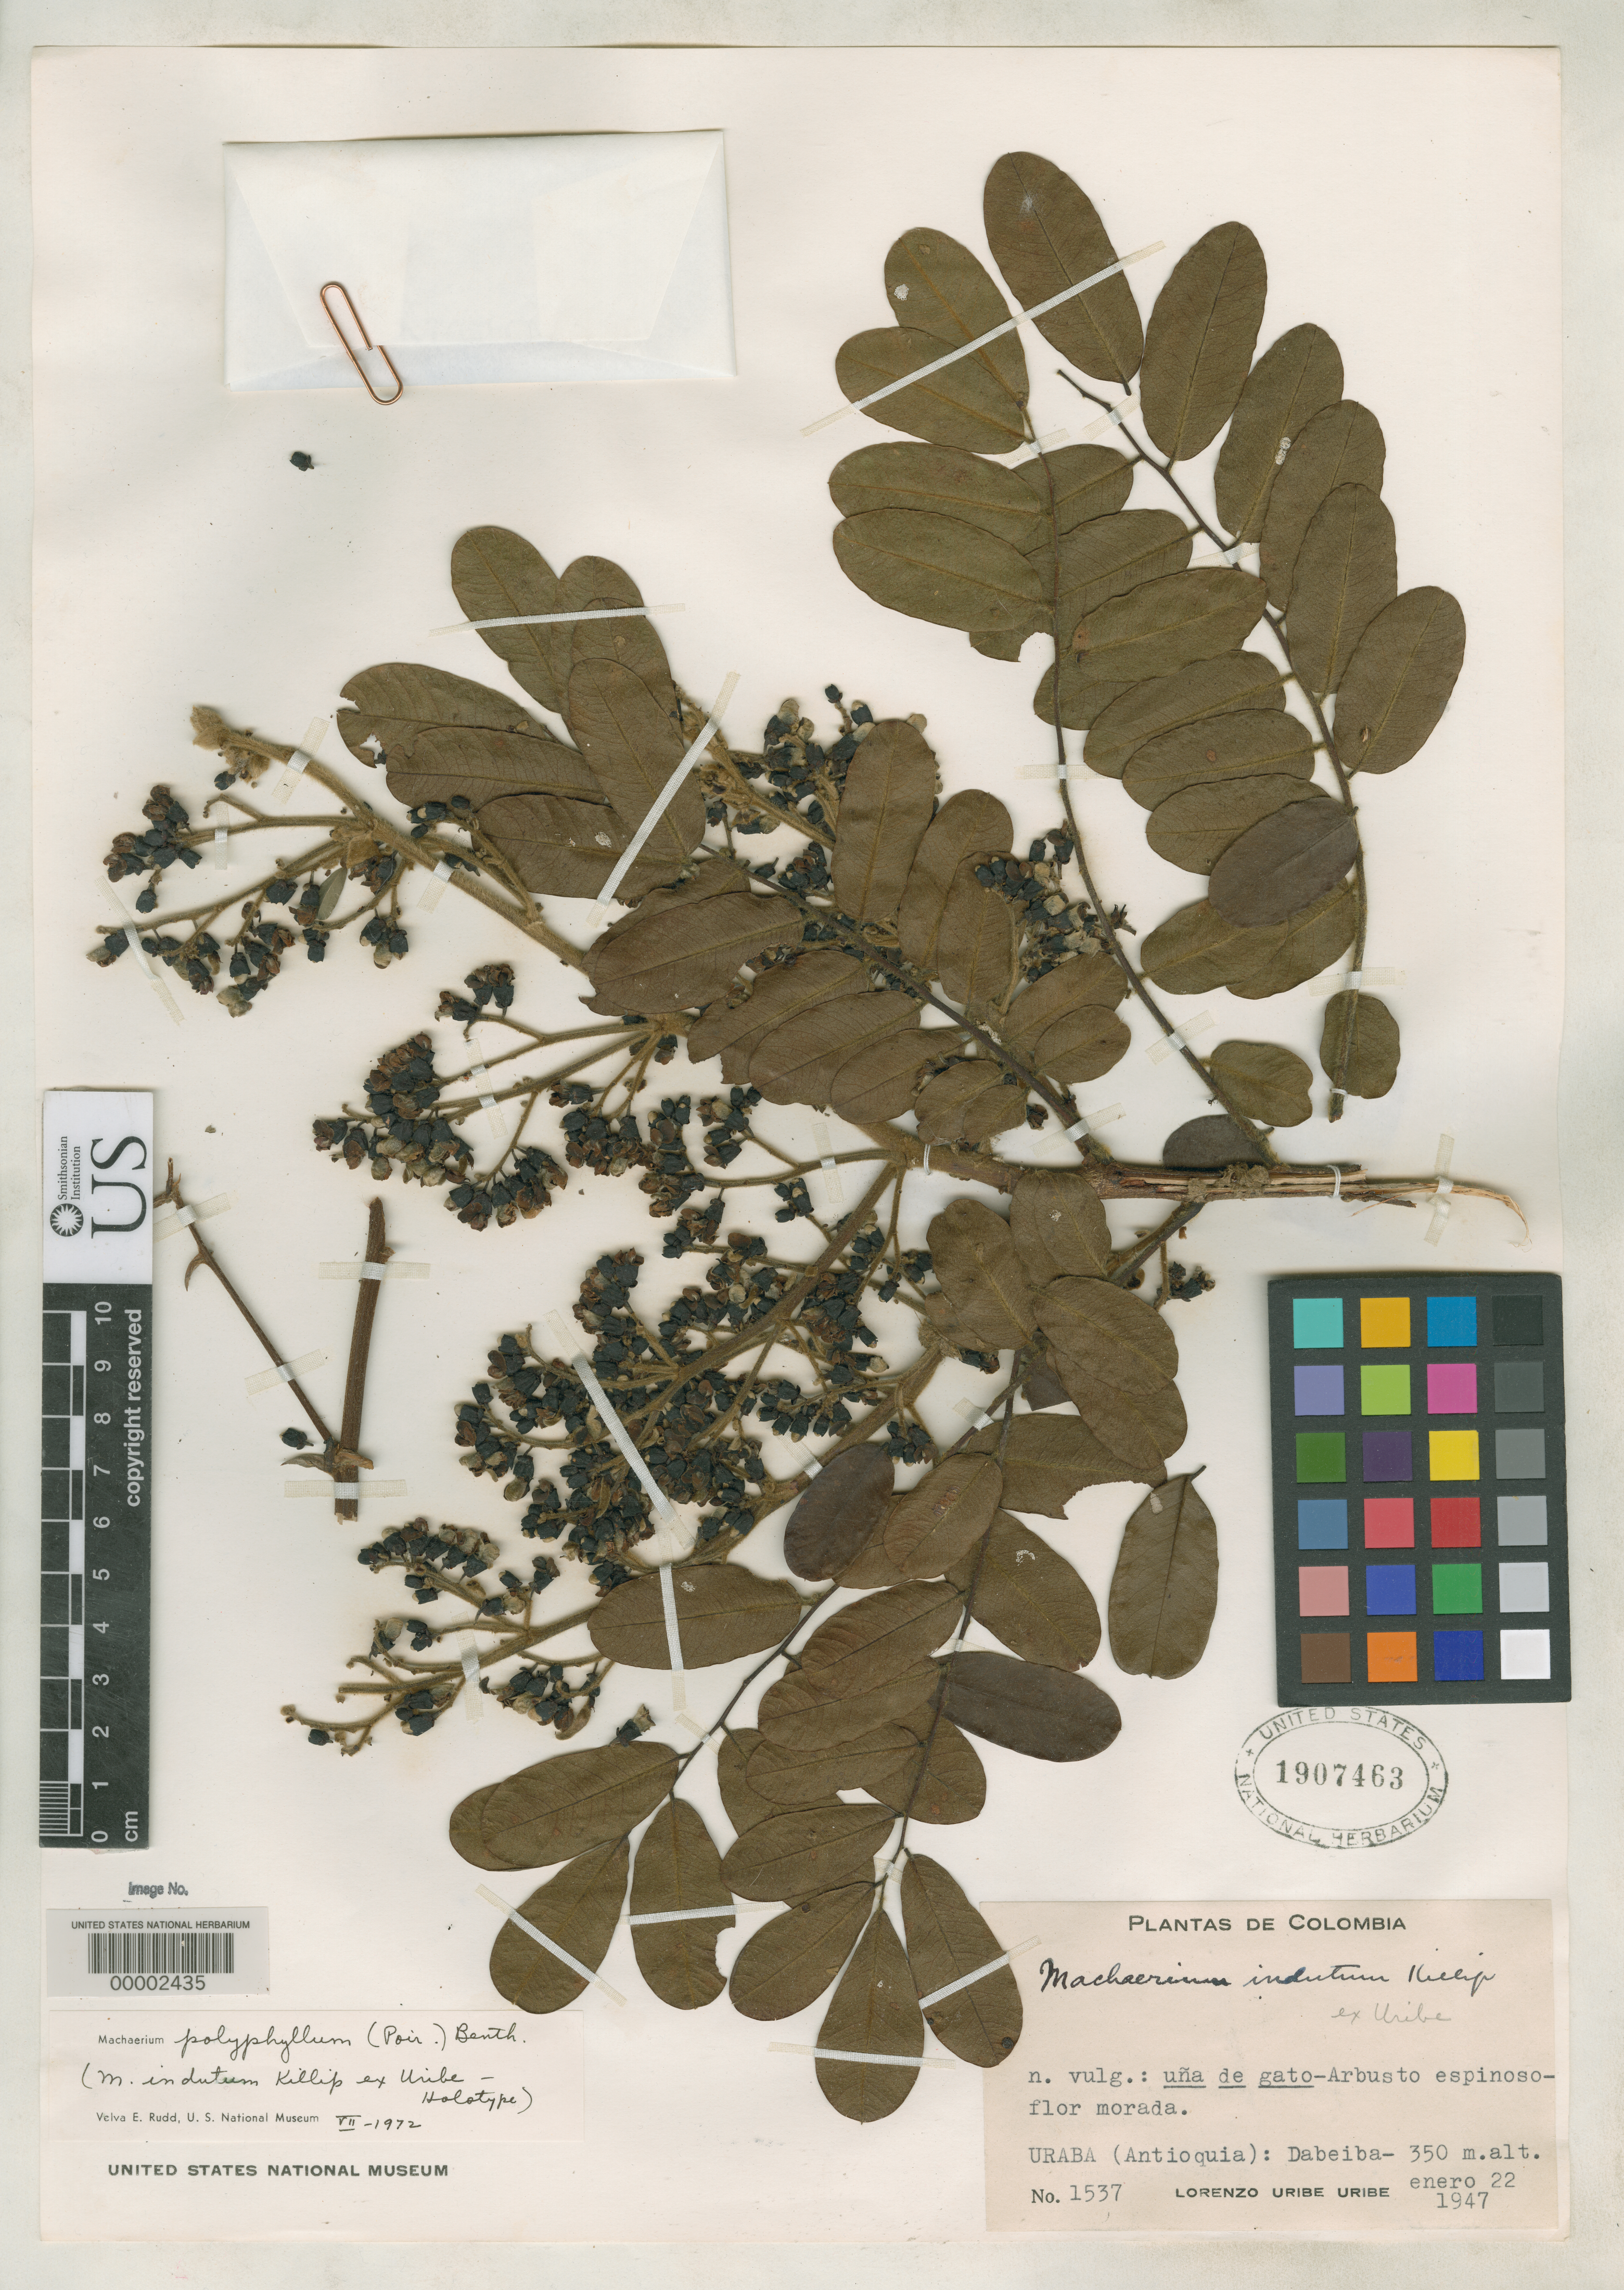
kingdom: Plantae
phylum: Tracheophyta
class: Magnoliopsida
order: Fabales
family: Fabaceae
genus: Machaerium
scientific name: Machaerium indutum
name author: Killip ex L. Uribe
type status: Holotype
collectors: L. Uribe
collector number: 1537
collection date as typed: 22 Jan 1947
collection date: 1947-01-22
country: Colombia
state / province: Antioquia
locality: Uraba.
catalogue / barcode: US 1907463